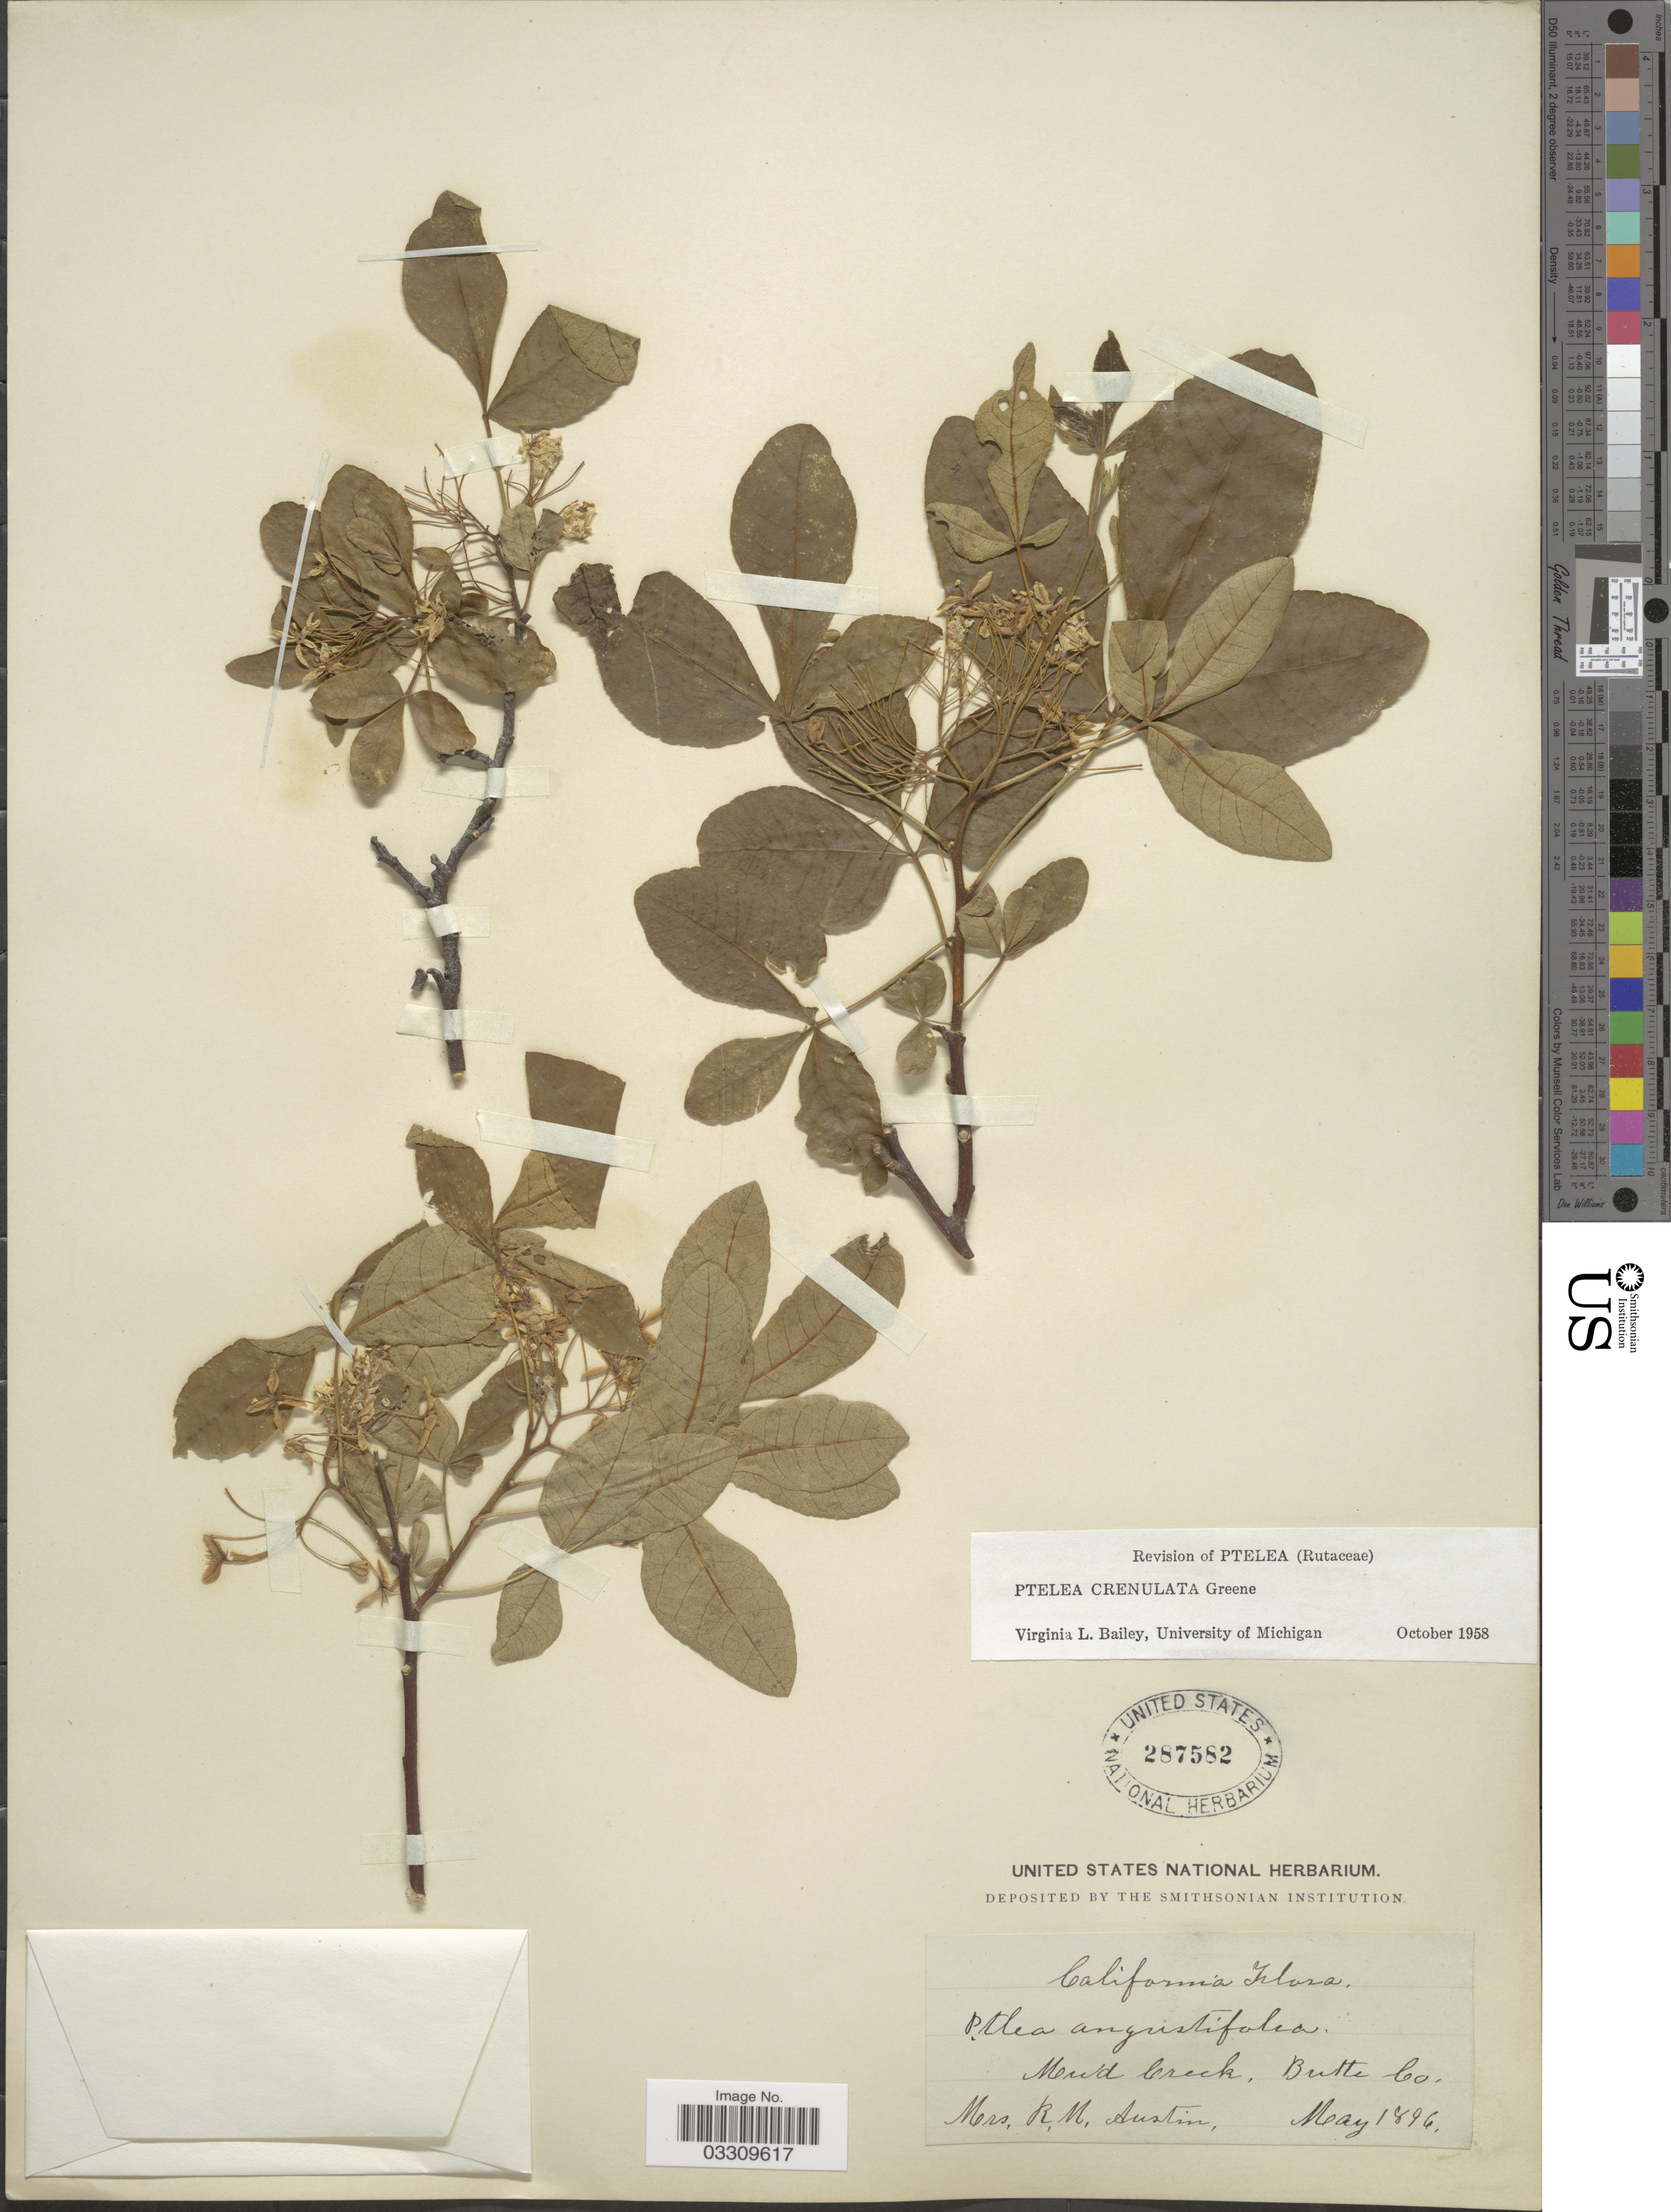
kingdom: Plantae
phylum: Tracheophyta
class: Magnoliopsida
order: Sapindales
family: Rutaceae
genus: Ptelea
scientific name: Ptelea crenulata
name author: Greene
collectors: R. Austin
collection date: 1896-05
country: United States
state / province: California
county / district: Butte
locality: Mud Creek, Butte Co.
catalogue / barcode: US 287582